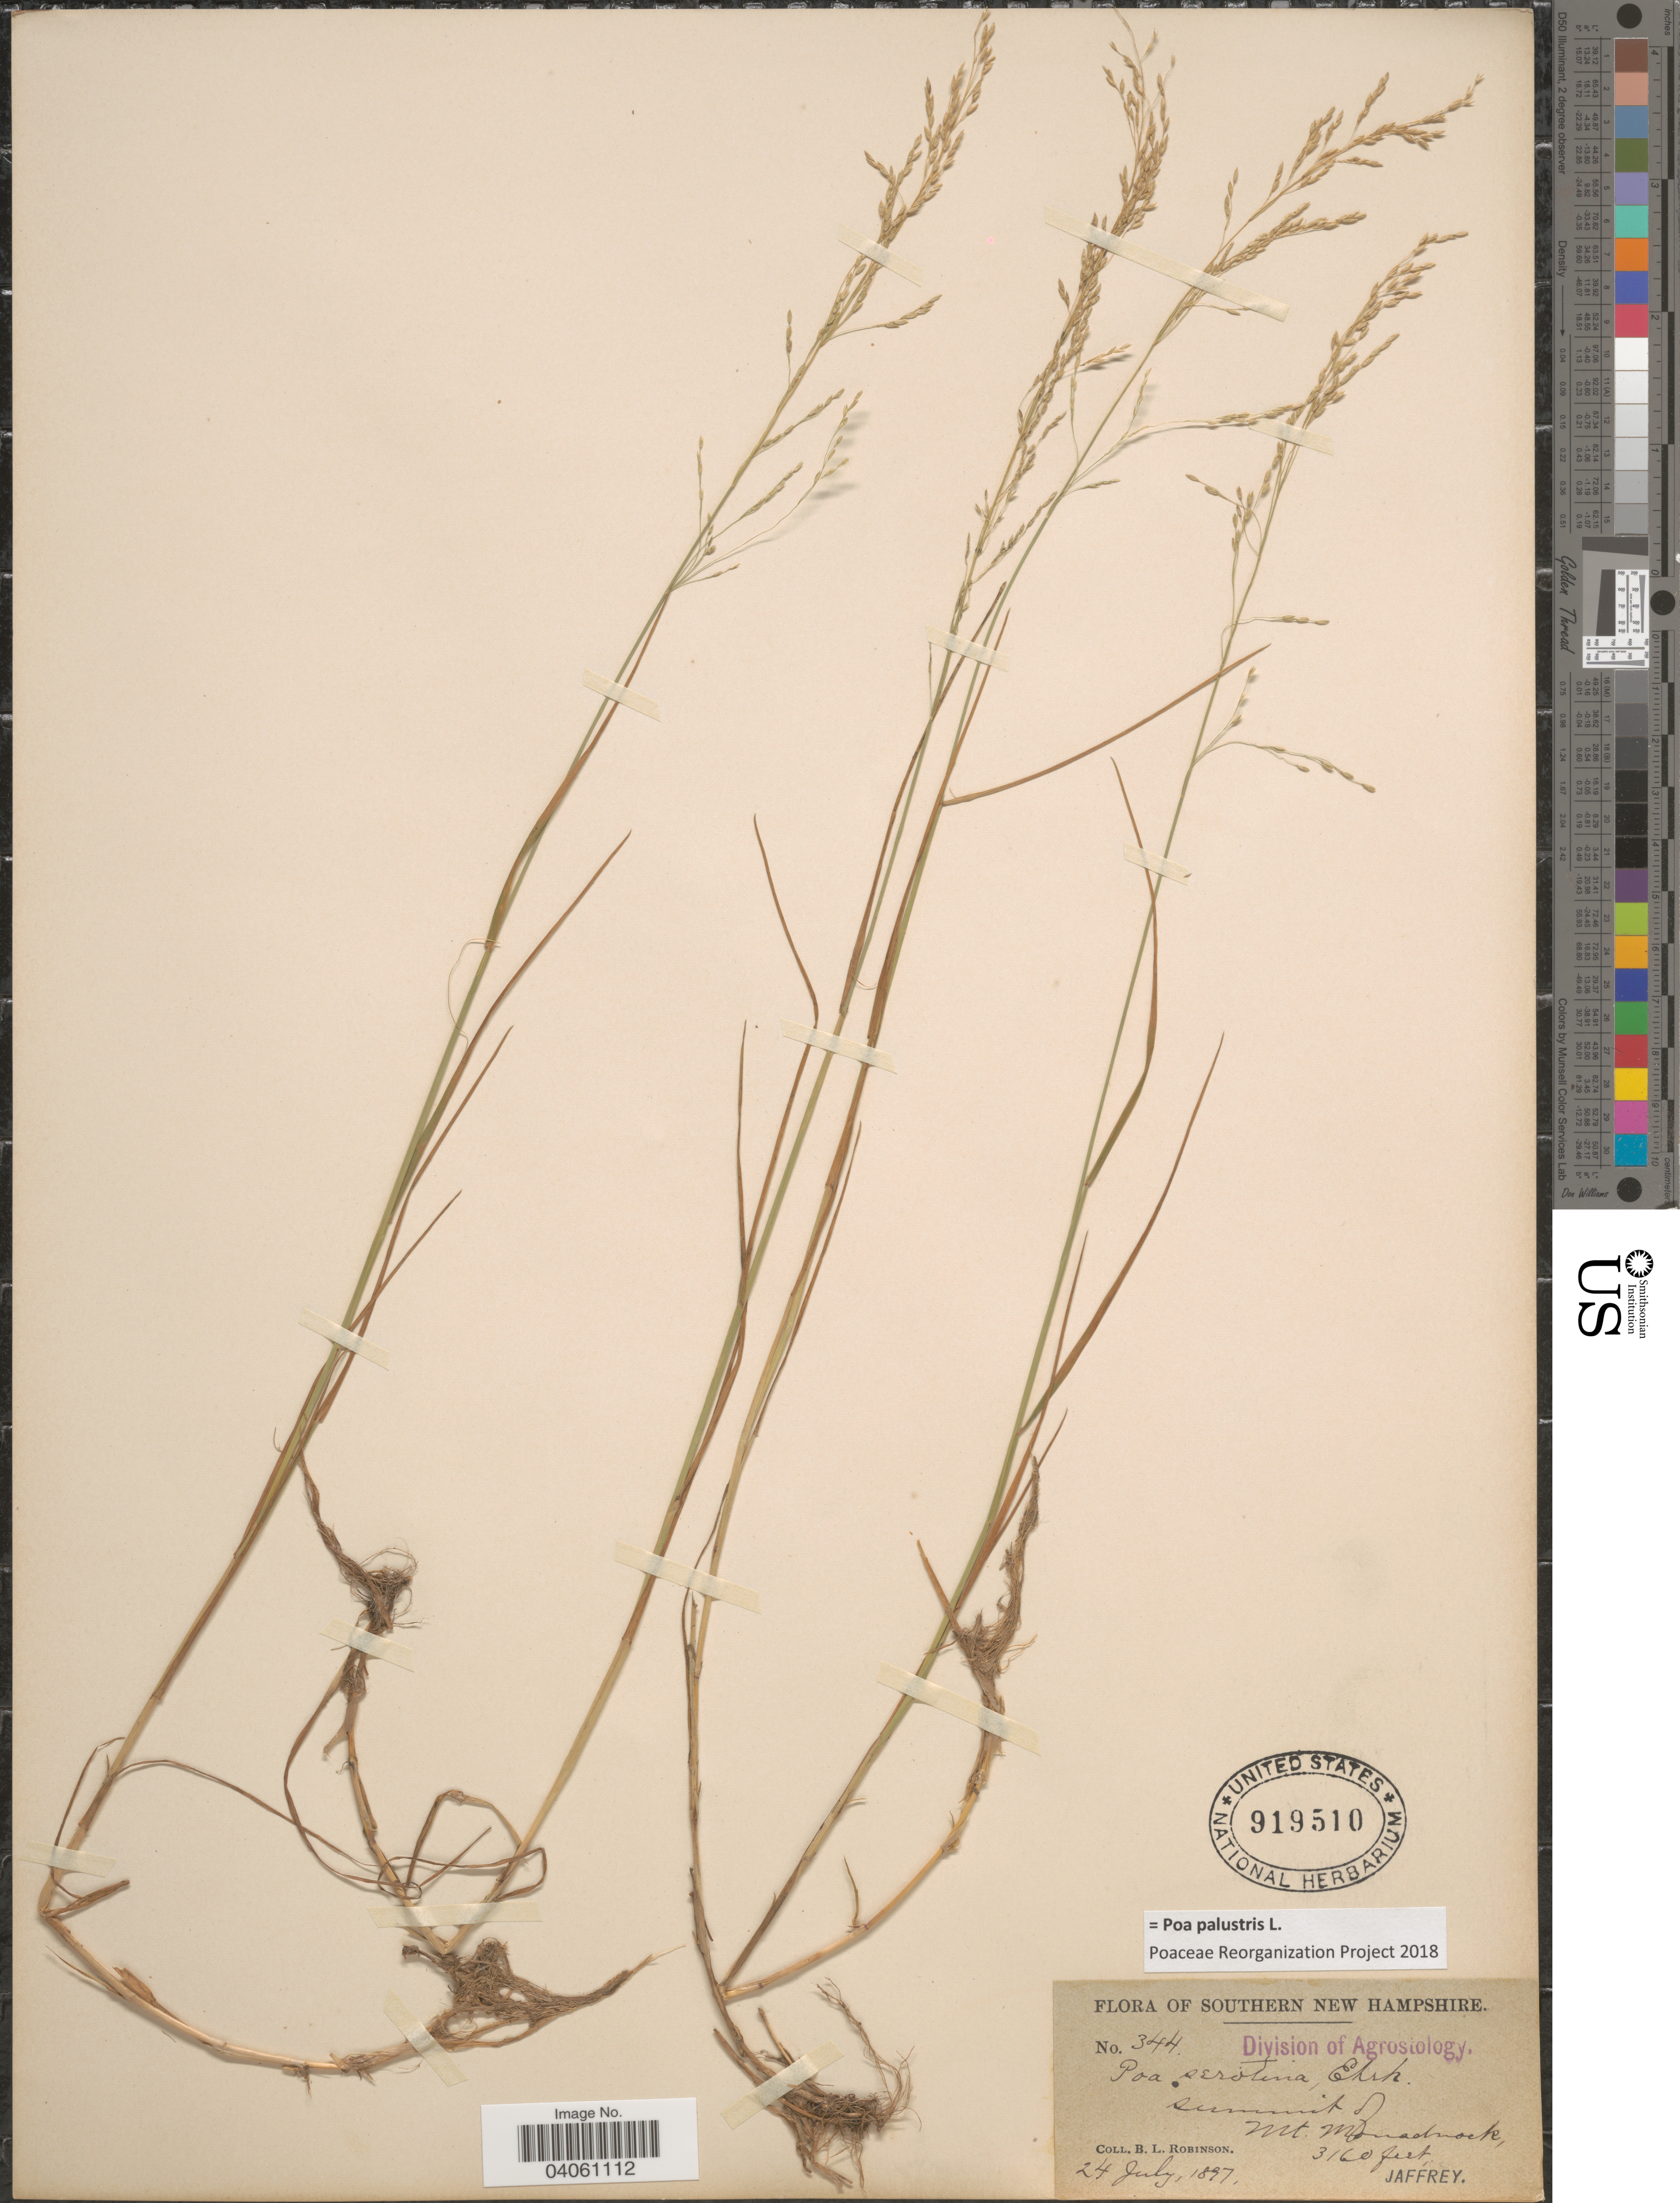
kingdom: Plantae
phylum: Tracheophyta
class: Liliopsida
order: Poales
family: Poaceae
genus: Poa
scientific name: Poa palustris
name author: L.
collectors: B. L. Robinson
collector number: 344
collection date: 1897-07-24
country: United States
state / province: New Hampshire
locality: Southern New Hampshire. Summit of Mt. Monadrock, Jaffrey.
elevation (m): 963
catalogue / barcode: US 919510